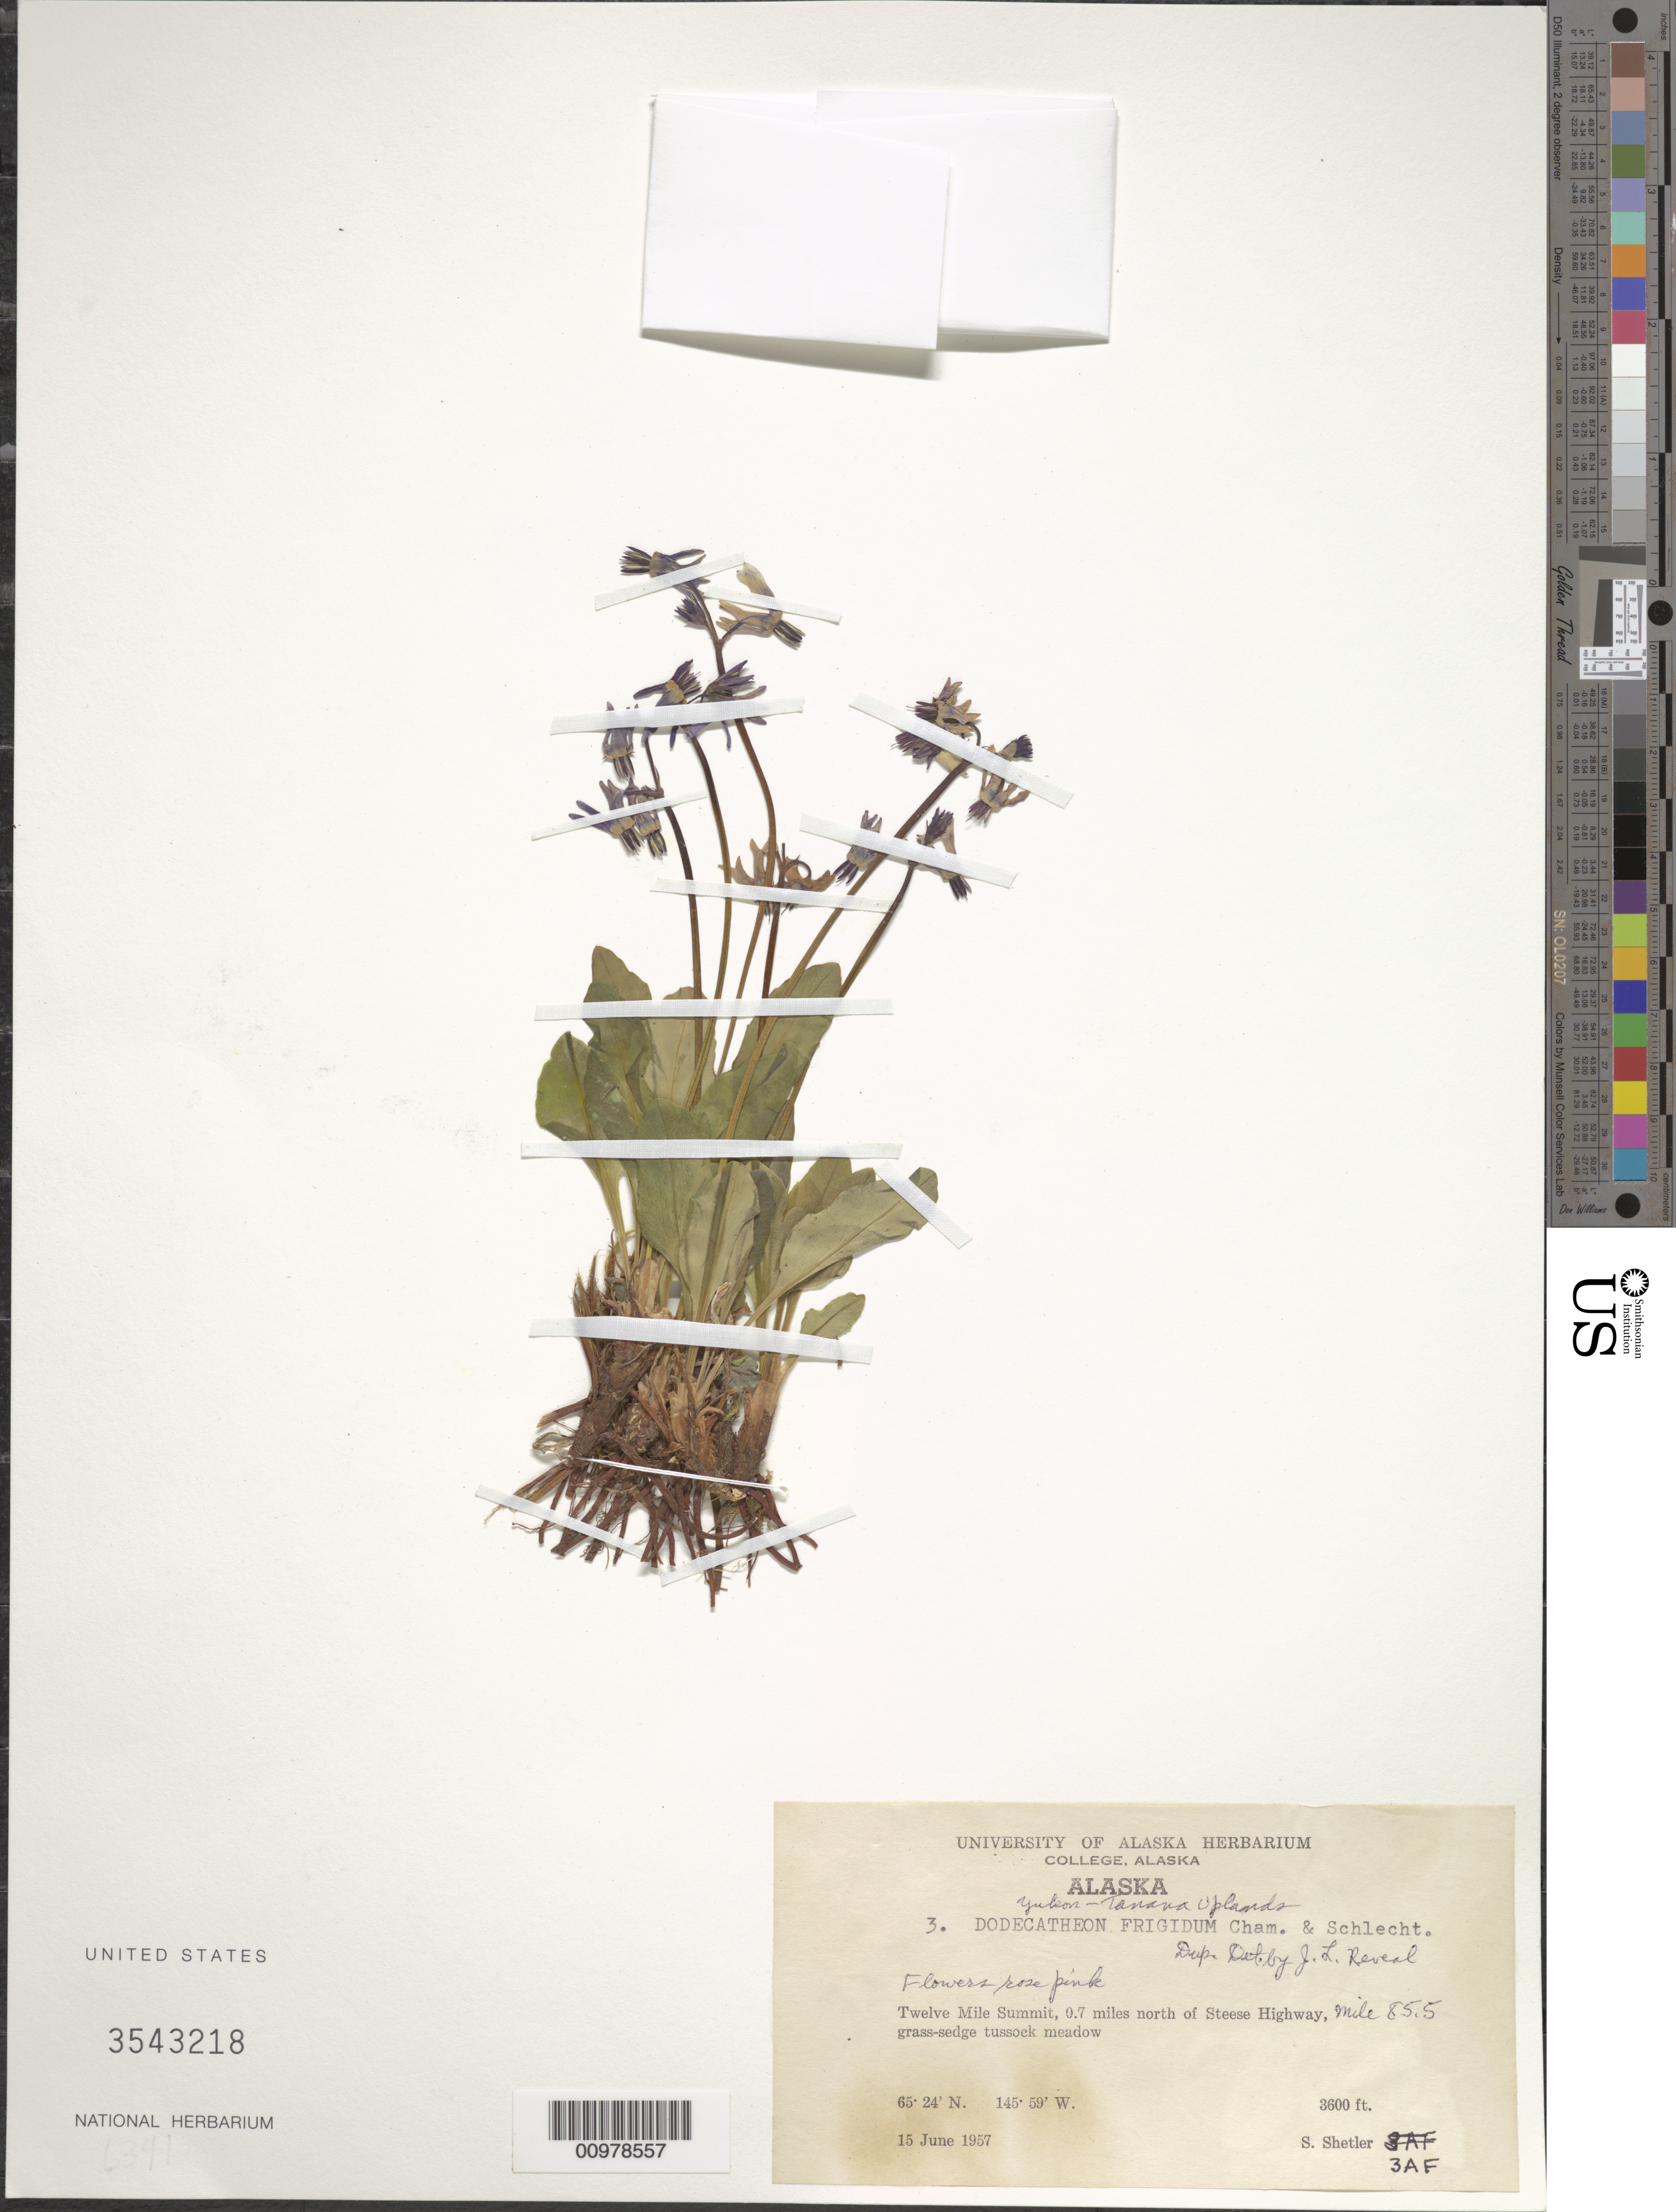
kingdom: Plantae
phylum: Tracheophyta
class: Magnoliopsida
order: Ericales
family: Primulaceae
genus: Dodecatheon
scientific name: Dodecatheon frigidum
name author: Cham. & Schltdl.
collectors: S. Shetler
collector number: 3AF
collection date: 1957-06-15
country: United States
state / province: Alaska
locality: Yukon-Tanana Uplands. Twelve Mile Summit, 0.7 miles north of Steese Highway, mile 85.5.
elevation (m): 1097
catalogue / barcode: US 3543218